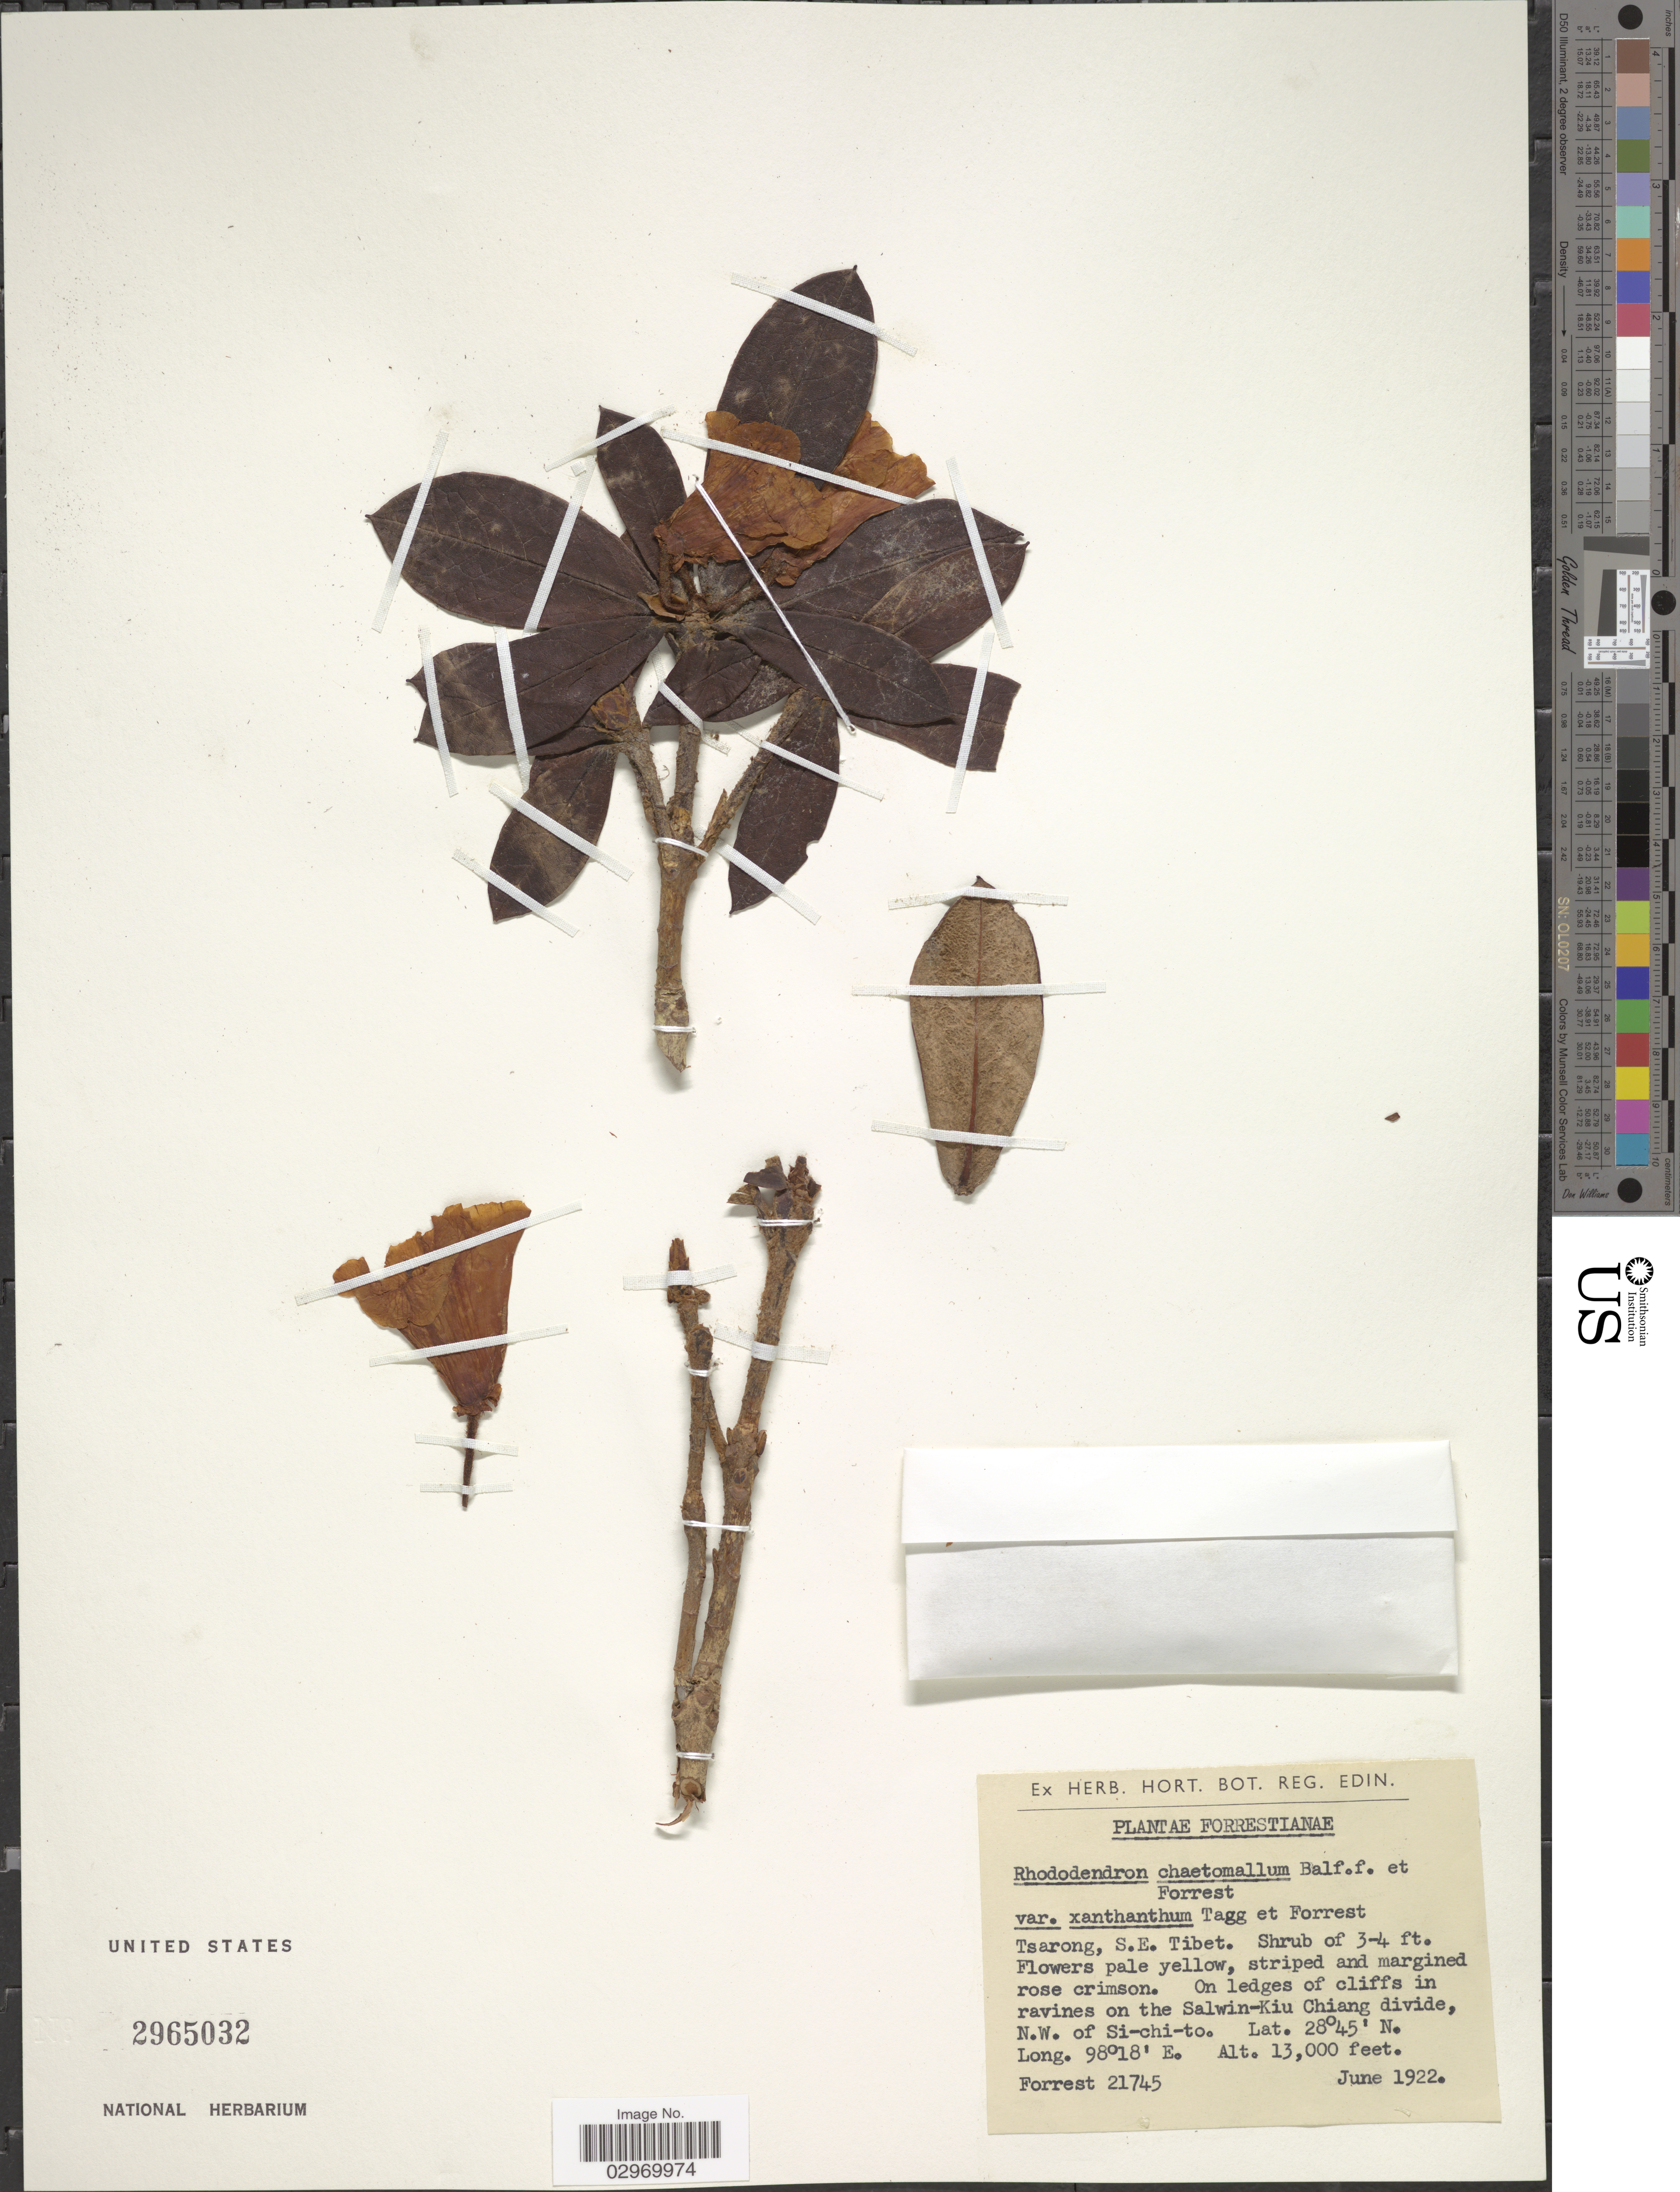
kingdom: Plantae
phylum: Tracheophyta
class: Magnoliopsida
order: Ericales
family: Ericaceae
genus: Rhododendron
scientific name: Rhododendron chaetomallum var. xanthanthum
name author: Tagg & Forrest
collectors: -. Forrest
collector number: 21745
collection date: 1922-06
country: China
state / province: Xizang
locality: Tsarong, S.E. Tibet, on ledges of cliffs in ravines on the Salwin-Kiu Chiang divide, N.W. of Si-chi-to.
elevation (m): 3962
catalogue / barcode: US 2965032